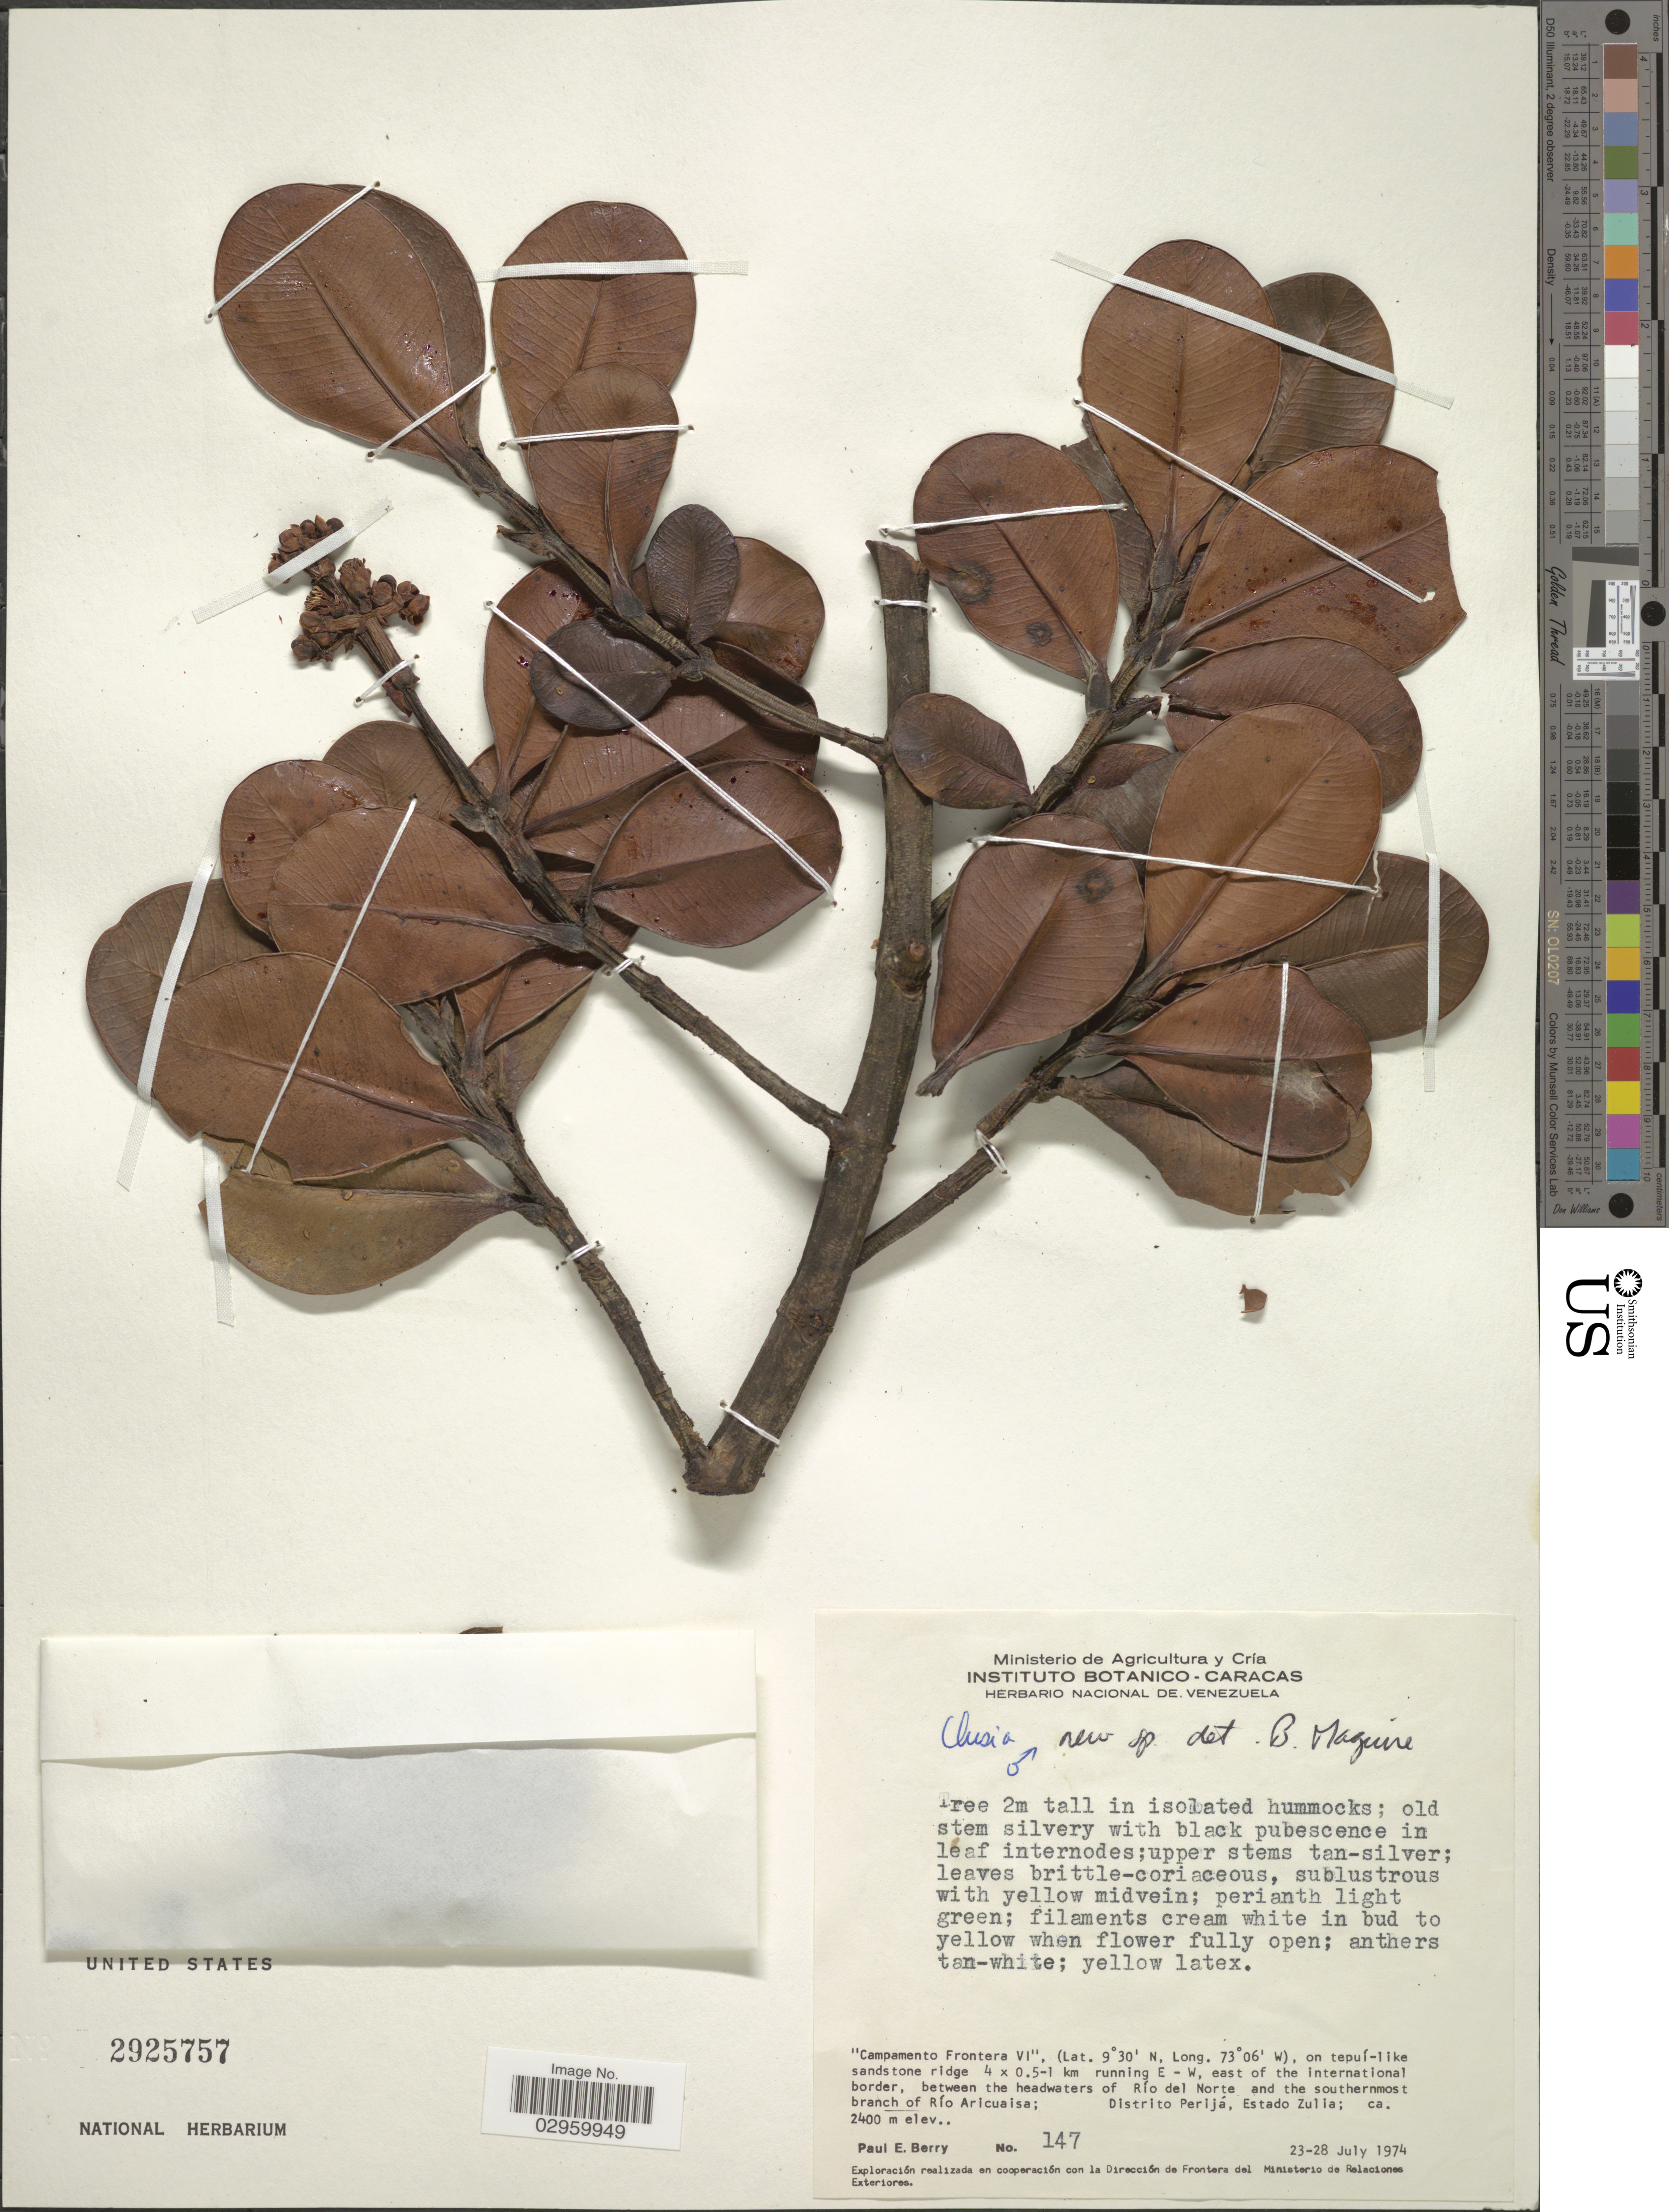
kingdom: Plantae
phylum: Tracheophyta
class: Magnoliopsida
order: Malpighiales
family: Clusiaceae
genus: Clusia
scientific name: Clusia sp.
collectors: P. E. Berry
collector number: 147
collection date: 1974-07-23/1974-07-28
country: Venezuela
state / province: Zulia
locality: Campamento Frontera VI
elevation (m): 2400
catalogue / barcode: US 2925757